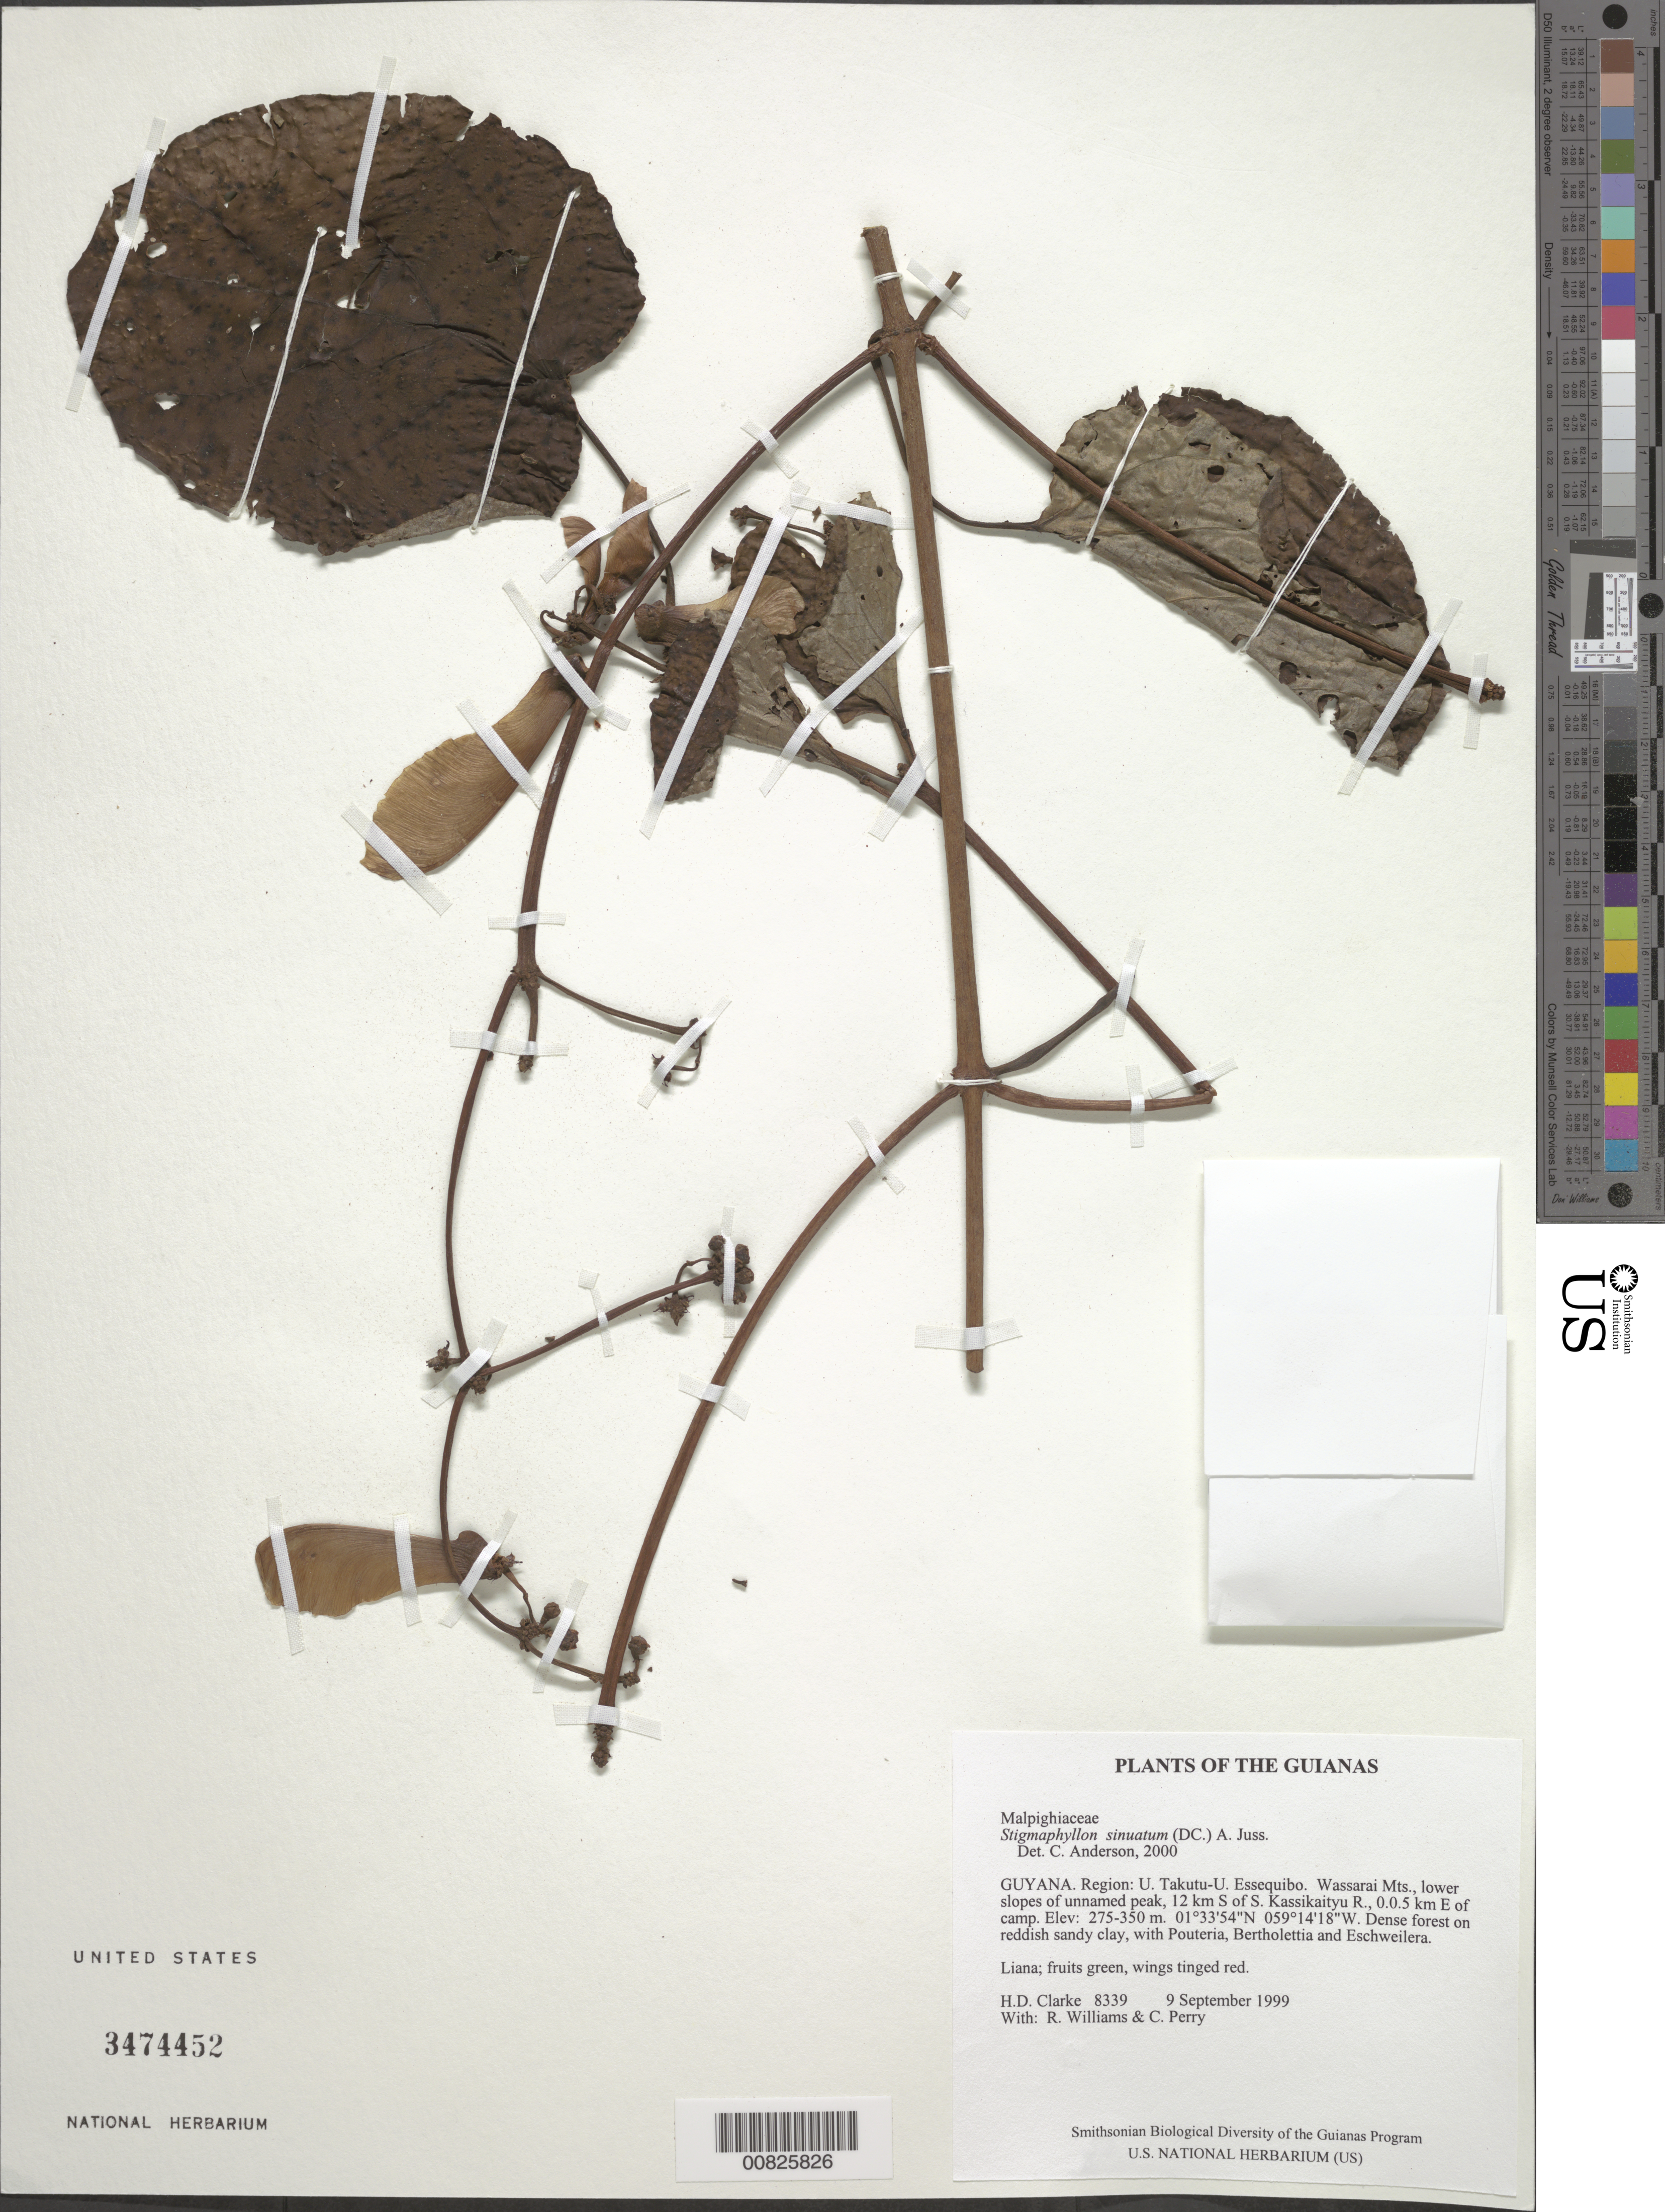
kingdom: Plantae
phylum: Tracheophyta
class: Magnoliopsida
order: Malpighiales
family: Malpighiaceae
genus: Stigmaphyllon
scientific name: Stigmaphyllon sinuatum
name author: (DC.) A. Juss.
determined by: Anderson, C.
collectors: H. D. Clarke, R. Williams & C. Perry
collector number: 8339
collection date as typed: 9 September 1999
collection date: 1999-09-09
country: Guyana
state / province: U. Takutu-U. Essequibo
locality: Wassarai Mts., lower slopes of unnamed peak, 12 km S of S. Kassikaityu R., 0.0.5 km E of camp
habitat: Dense forest on reddish sandy clay, with Pouteria, Bertholettia and Eschweilera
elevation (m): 275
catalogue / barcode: US 3474452